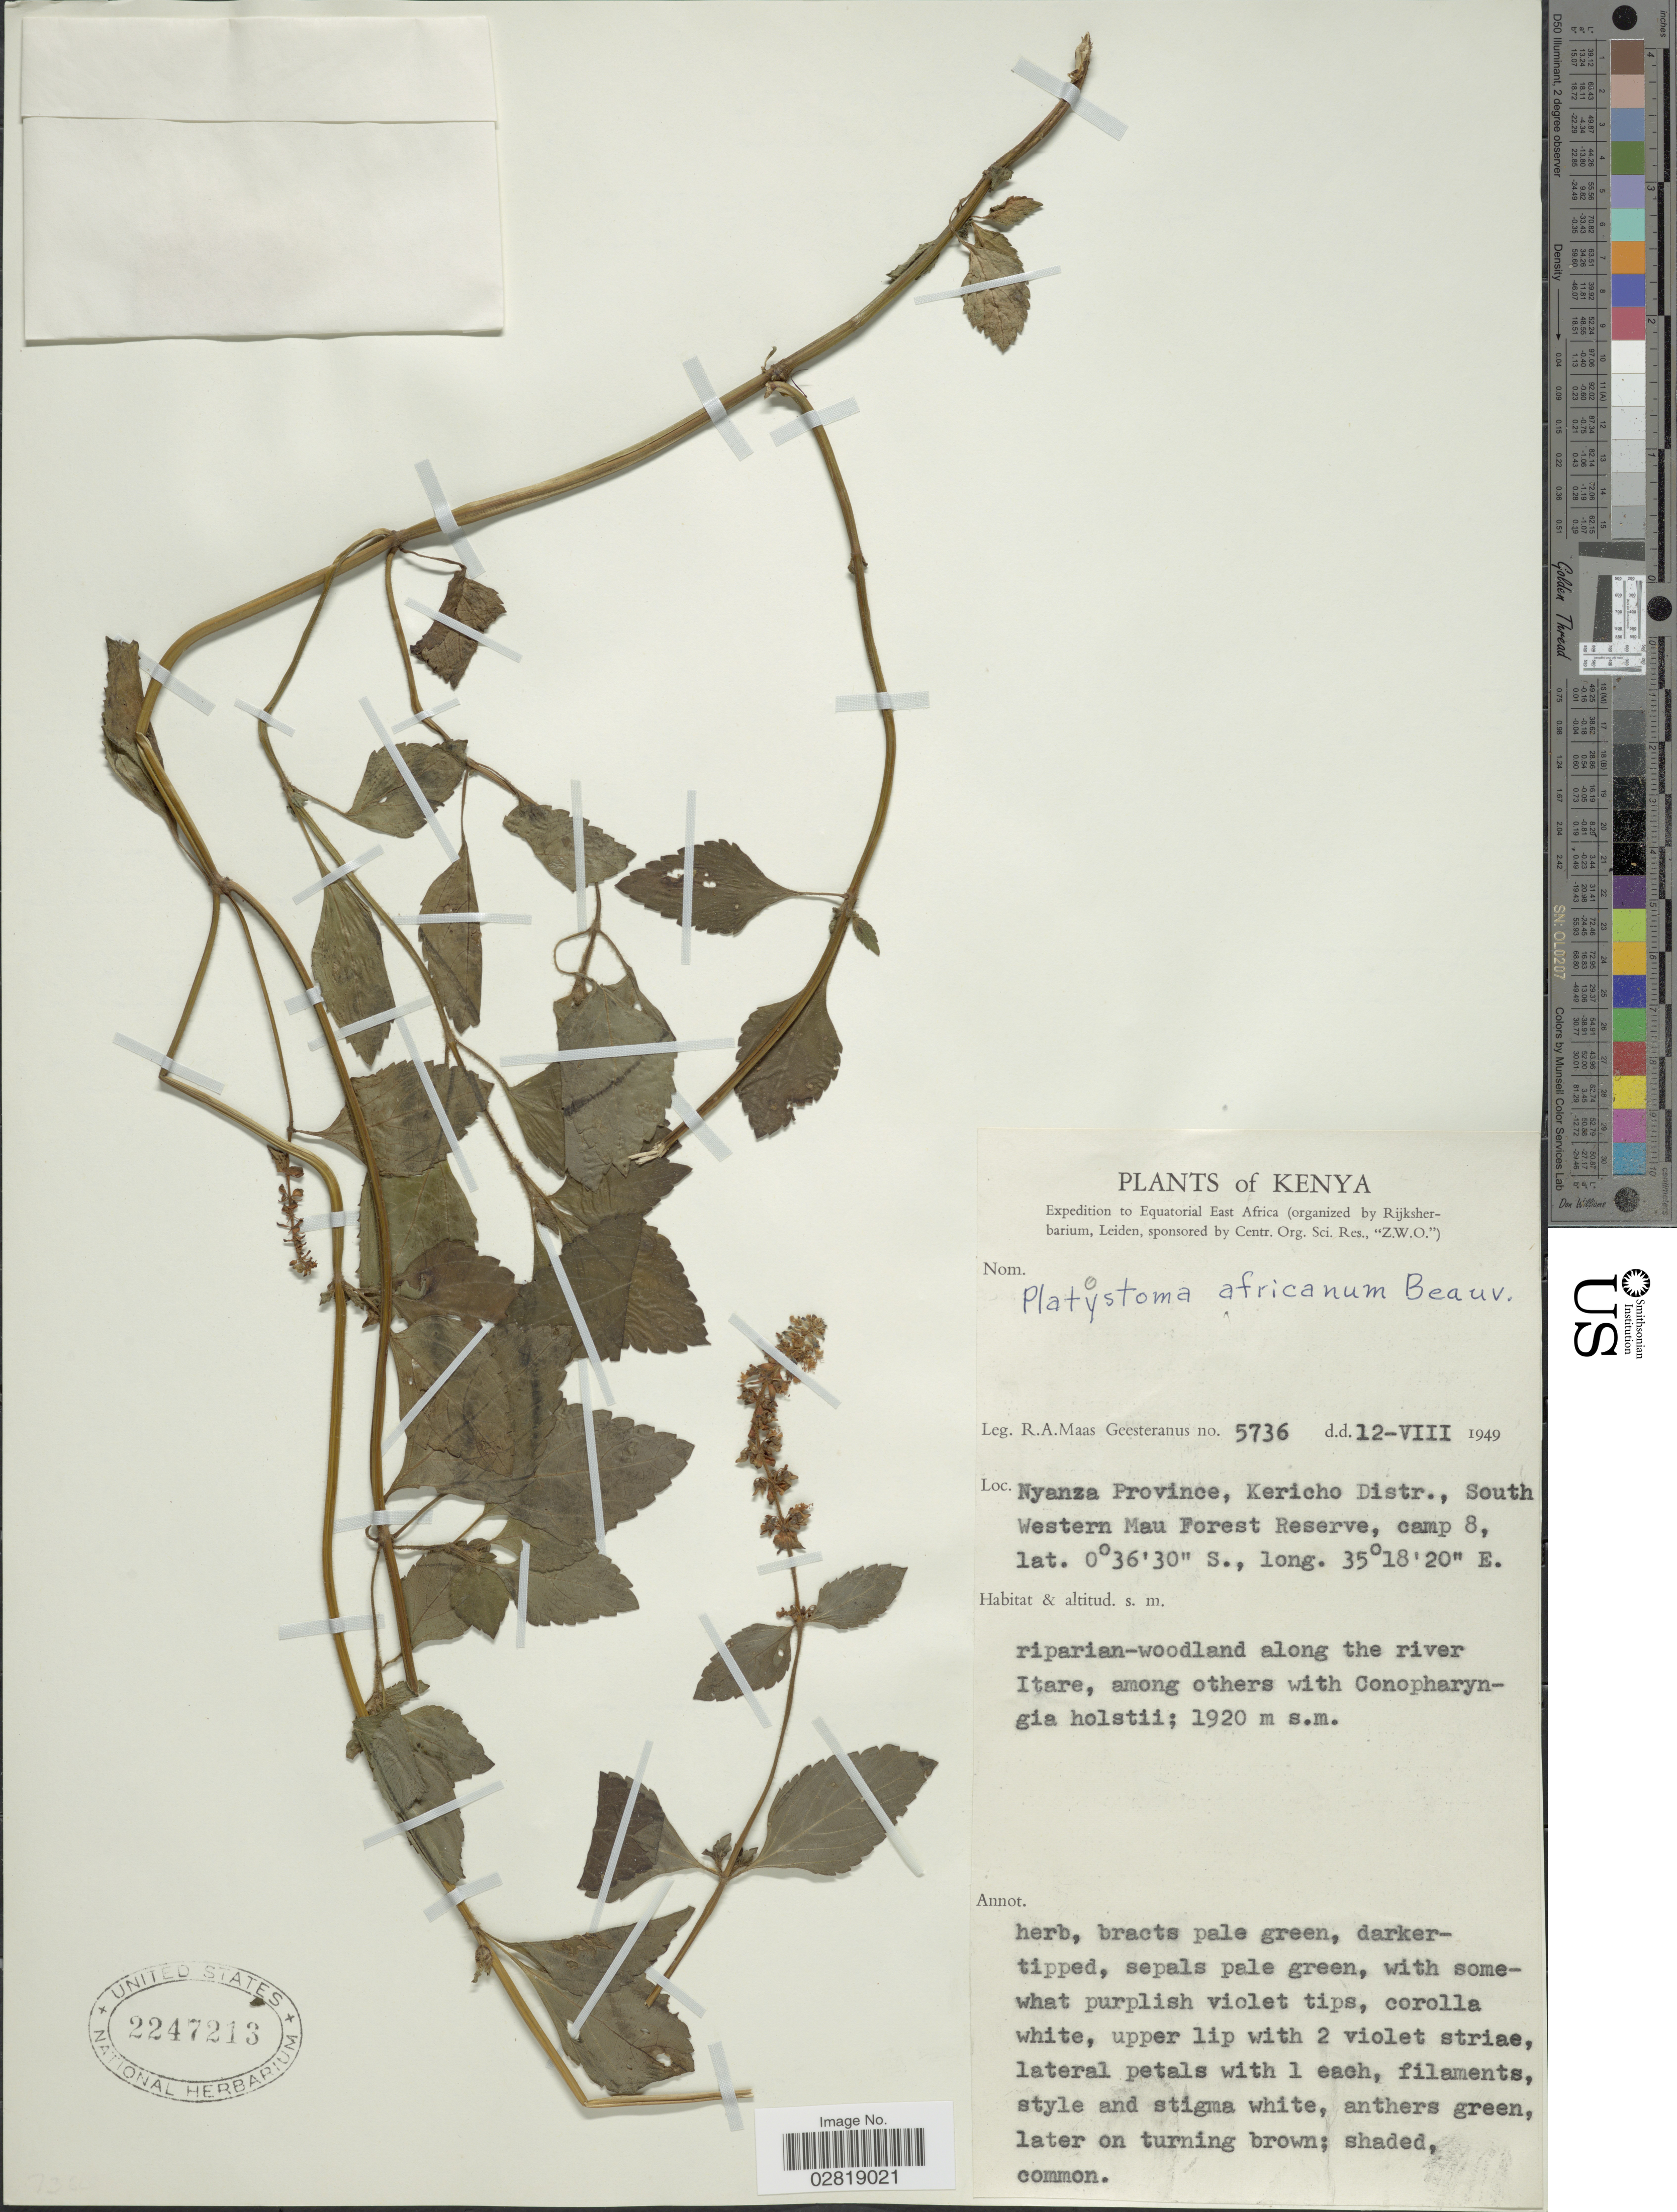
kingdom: Plantae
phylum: Tracheophyta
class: Magnoliopsida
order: Lamiales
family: Lamiaceae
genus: Platostoma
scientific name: Platostoma africanum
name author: P. Beauv.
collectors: R. A. Maas Geesteranus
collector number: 5736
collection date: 1949-08-12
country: Kenya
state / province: Kericho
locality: Nyanza Province, Kericho Distr., South Western Mau Forest Reserve, camp 8.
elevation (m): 1920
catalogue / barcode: US 2247213